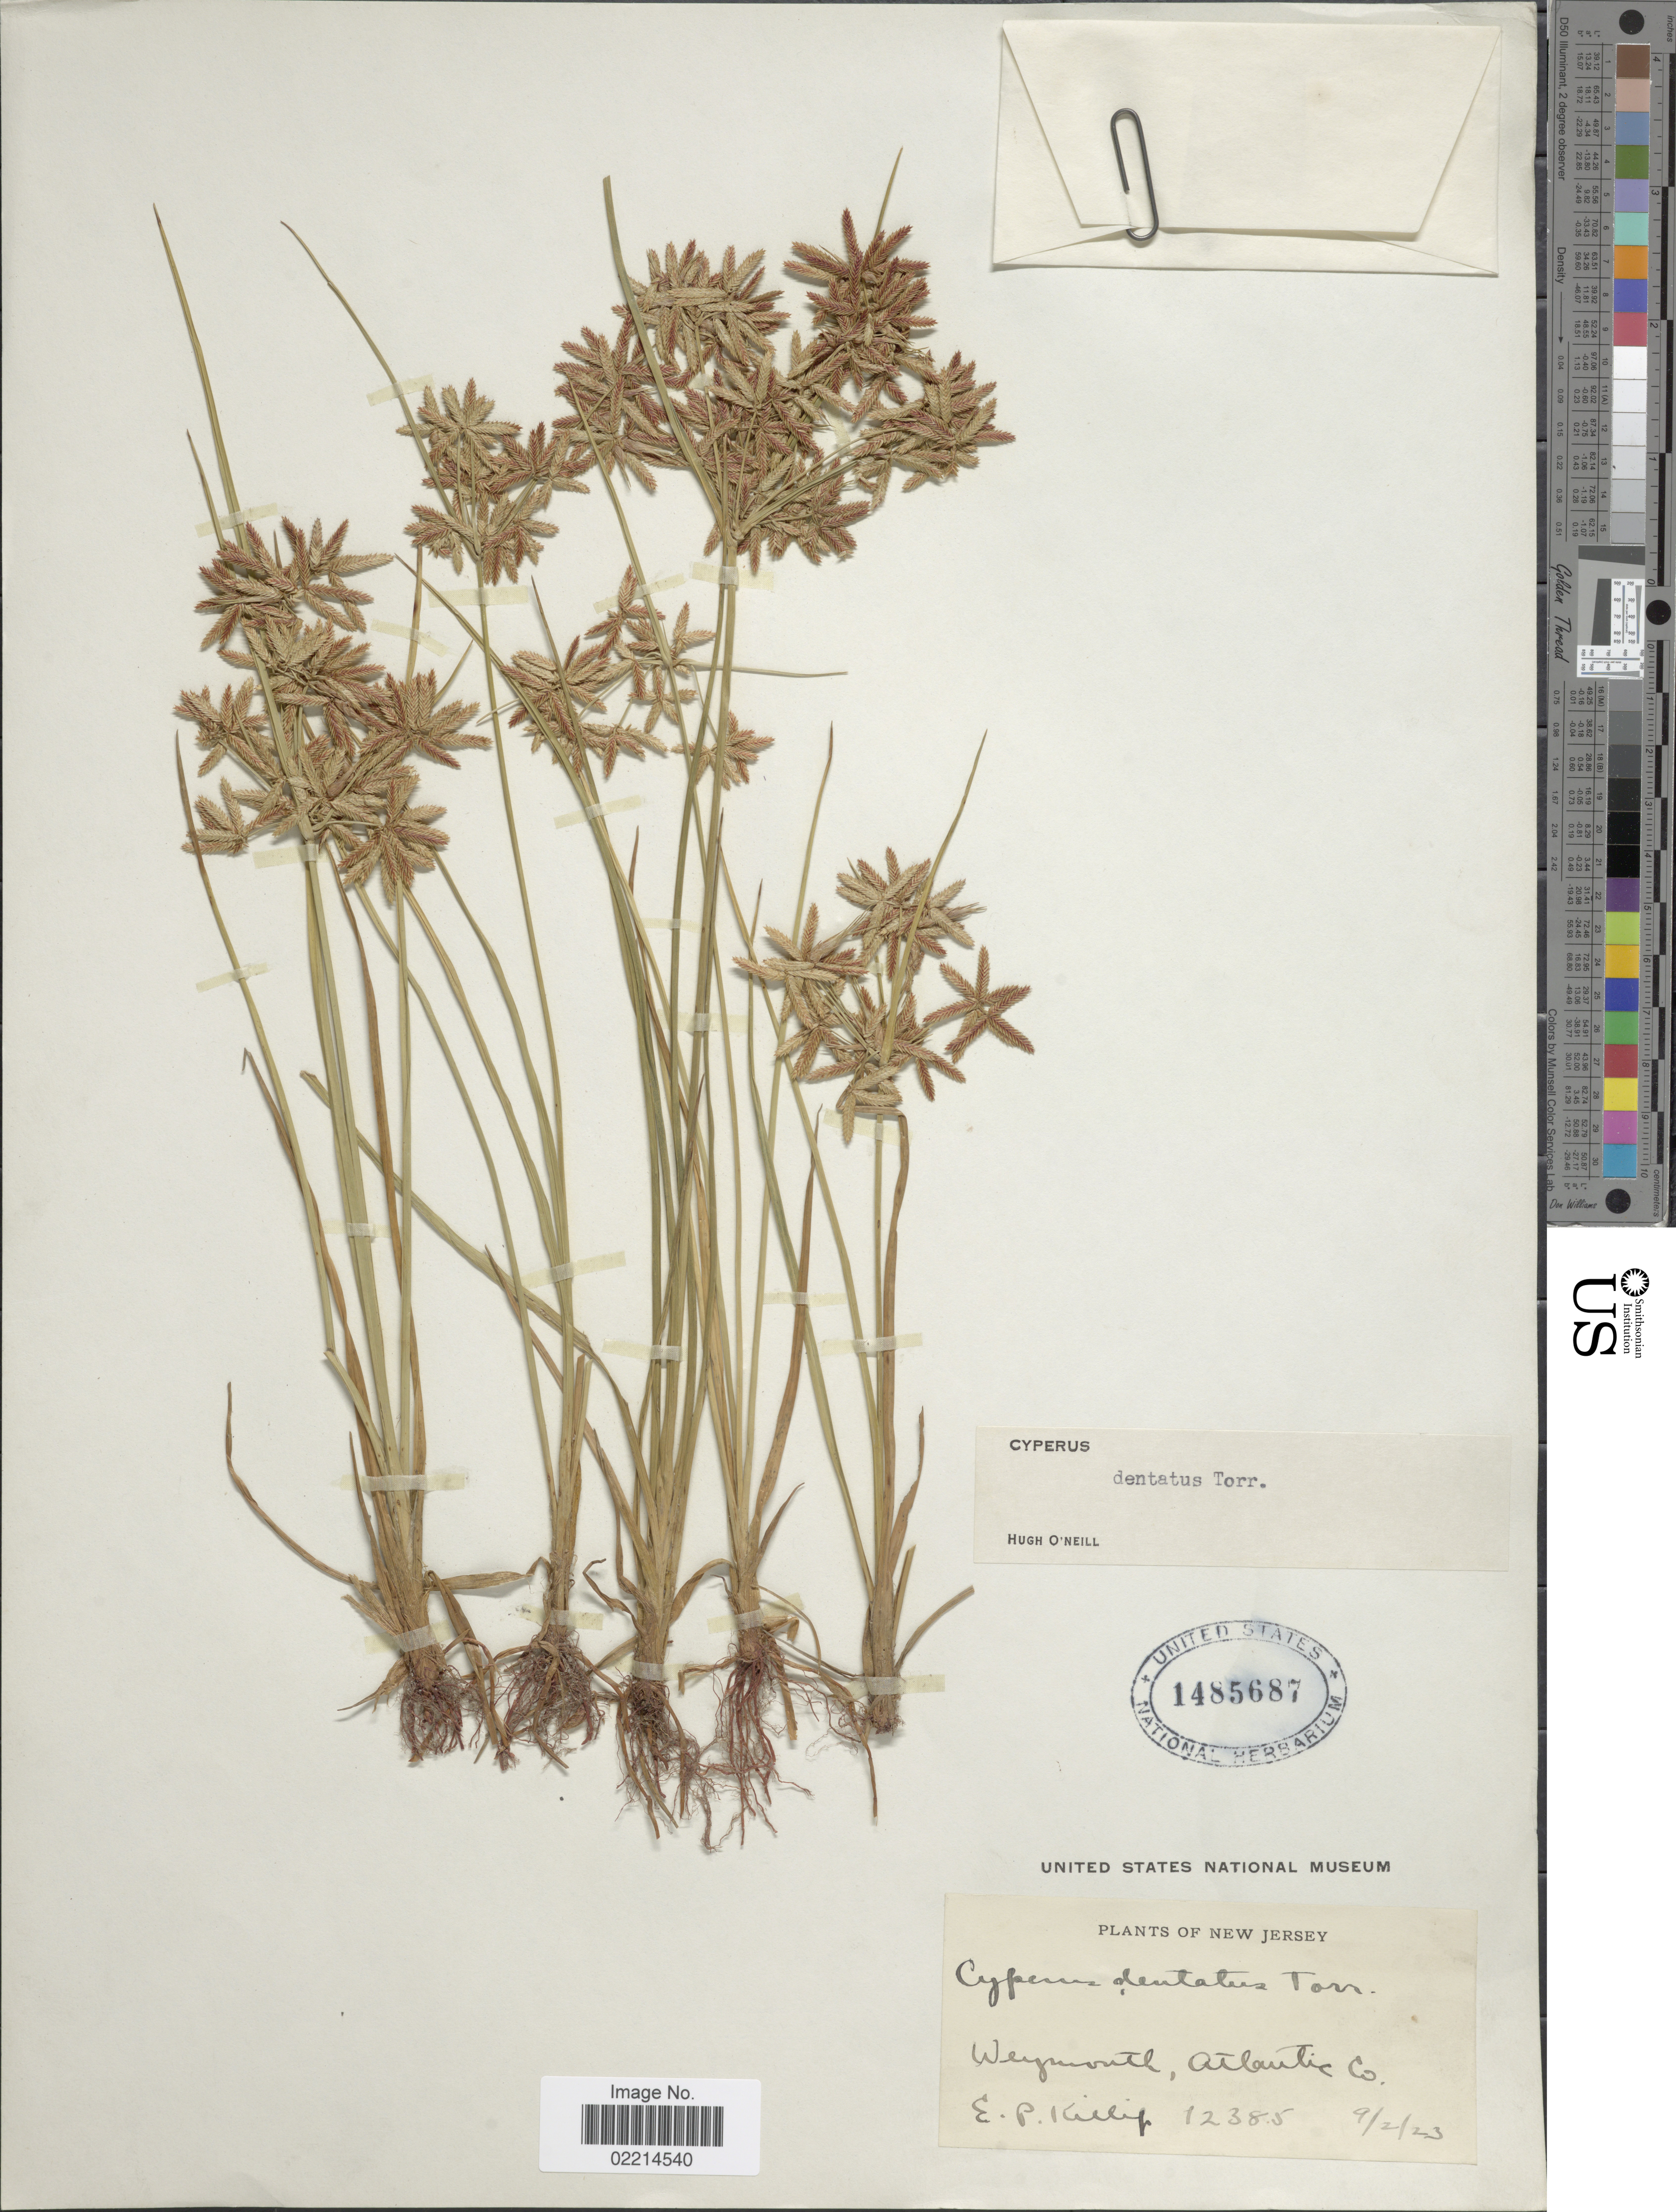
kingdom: Plantae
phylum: Tracheophyta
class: Liliopsida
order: Poales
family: Cyperaceae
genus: Cyperus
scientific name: Cyperus dentatus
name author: Torr.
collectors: E. P. Killip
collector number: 12385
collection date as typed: Transcribed d/m/y: 2/9/23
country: United States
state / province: New Jersey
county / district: Atlantic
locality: Weymonth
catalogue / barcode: US 1485687